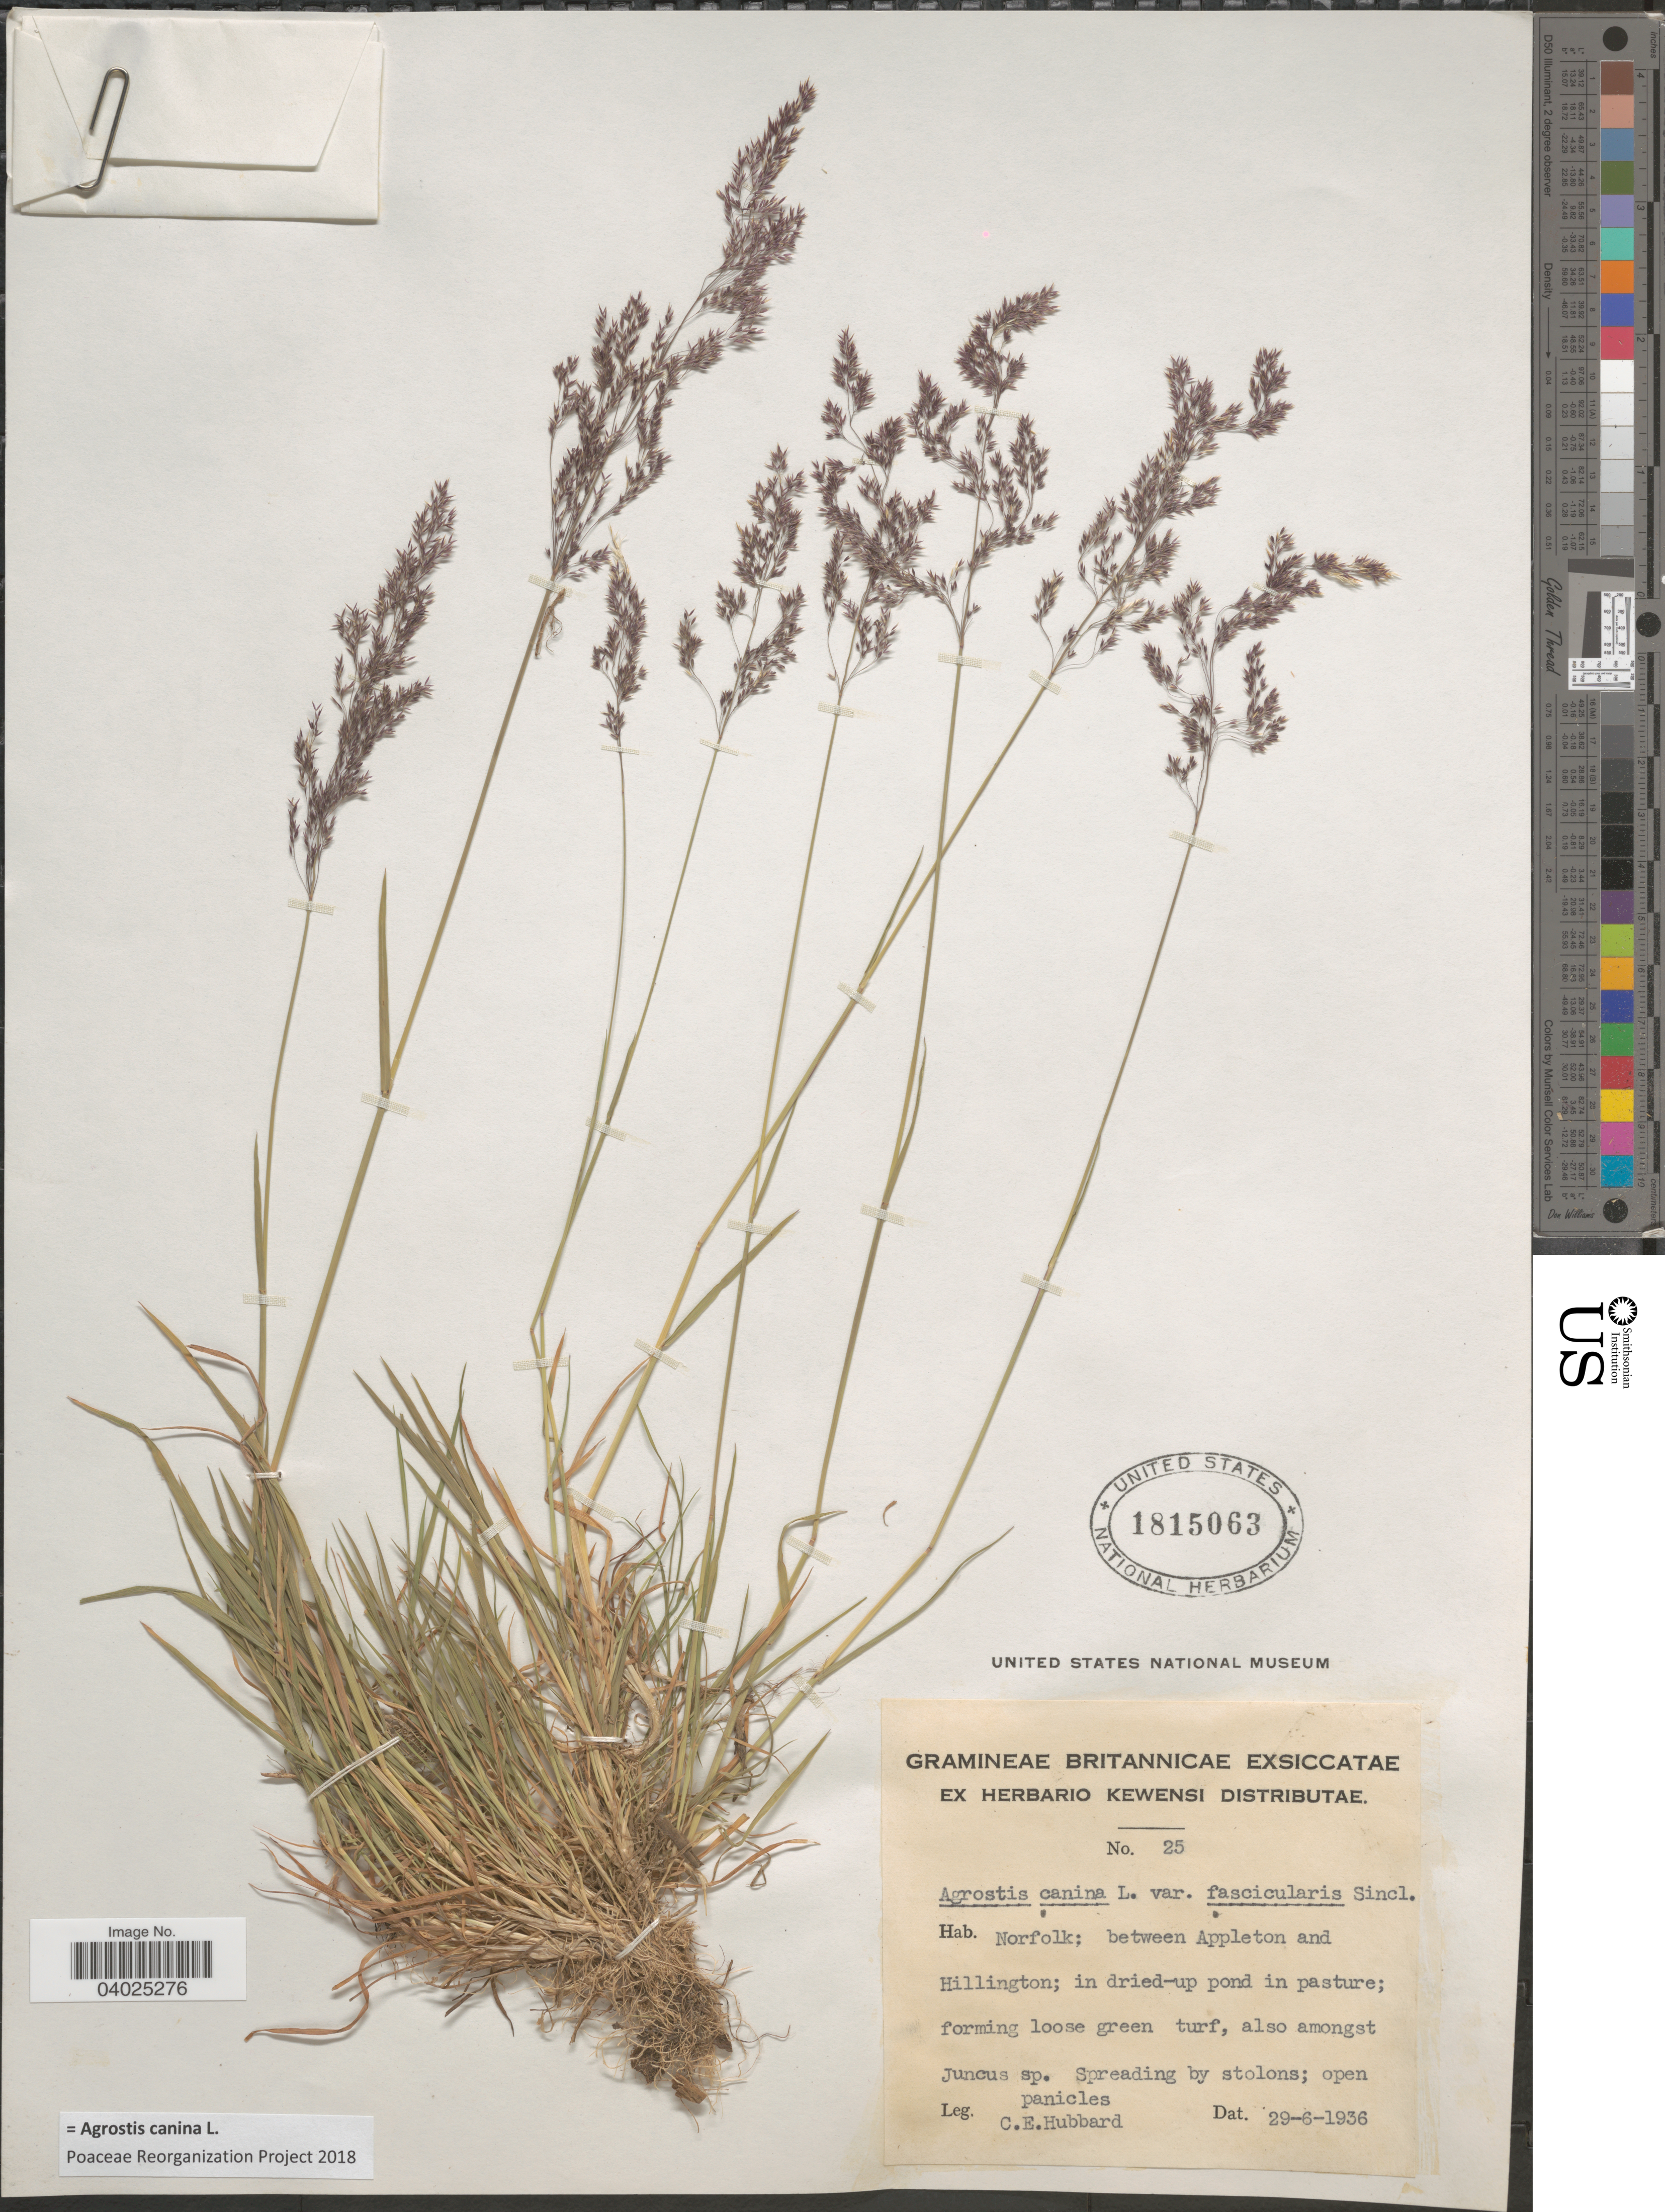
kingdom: Plantae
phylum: Tracheophyta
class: Liliopsida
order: Poales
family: Poaceae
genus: Agrostis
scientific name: Agrostis canina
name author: L.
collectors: C. E. Hubbard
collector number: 25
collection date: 1936-06-29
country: United Kingdom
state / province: England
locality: Norfolk; between Appleton and Hillington.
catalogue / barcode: US 1815063